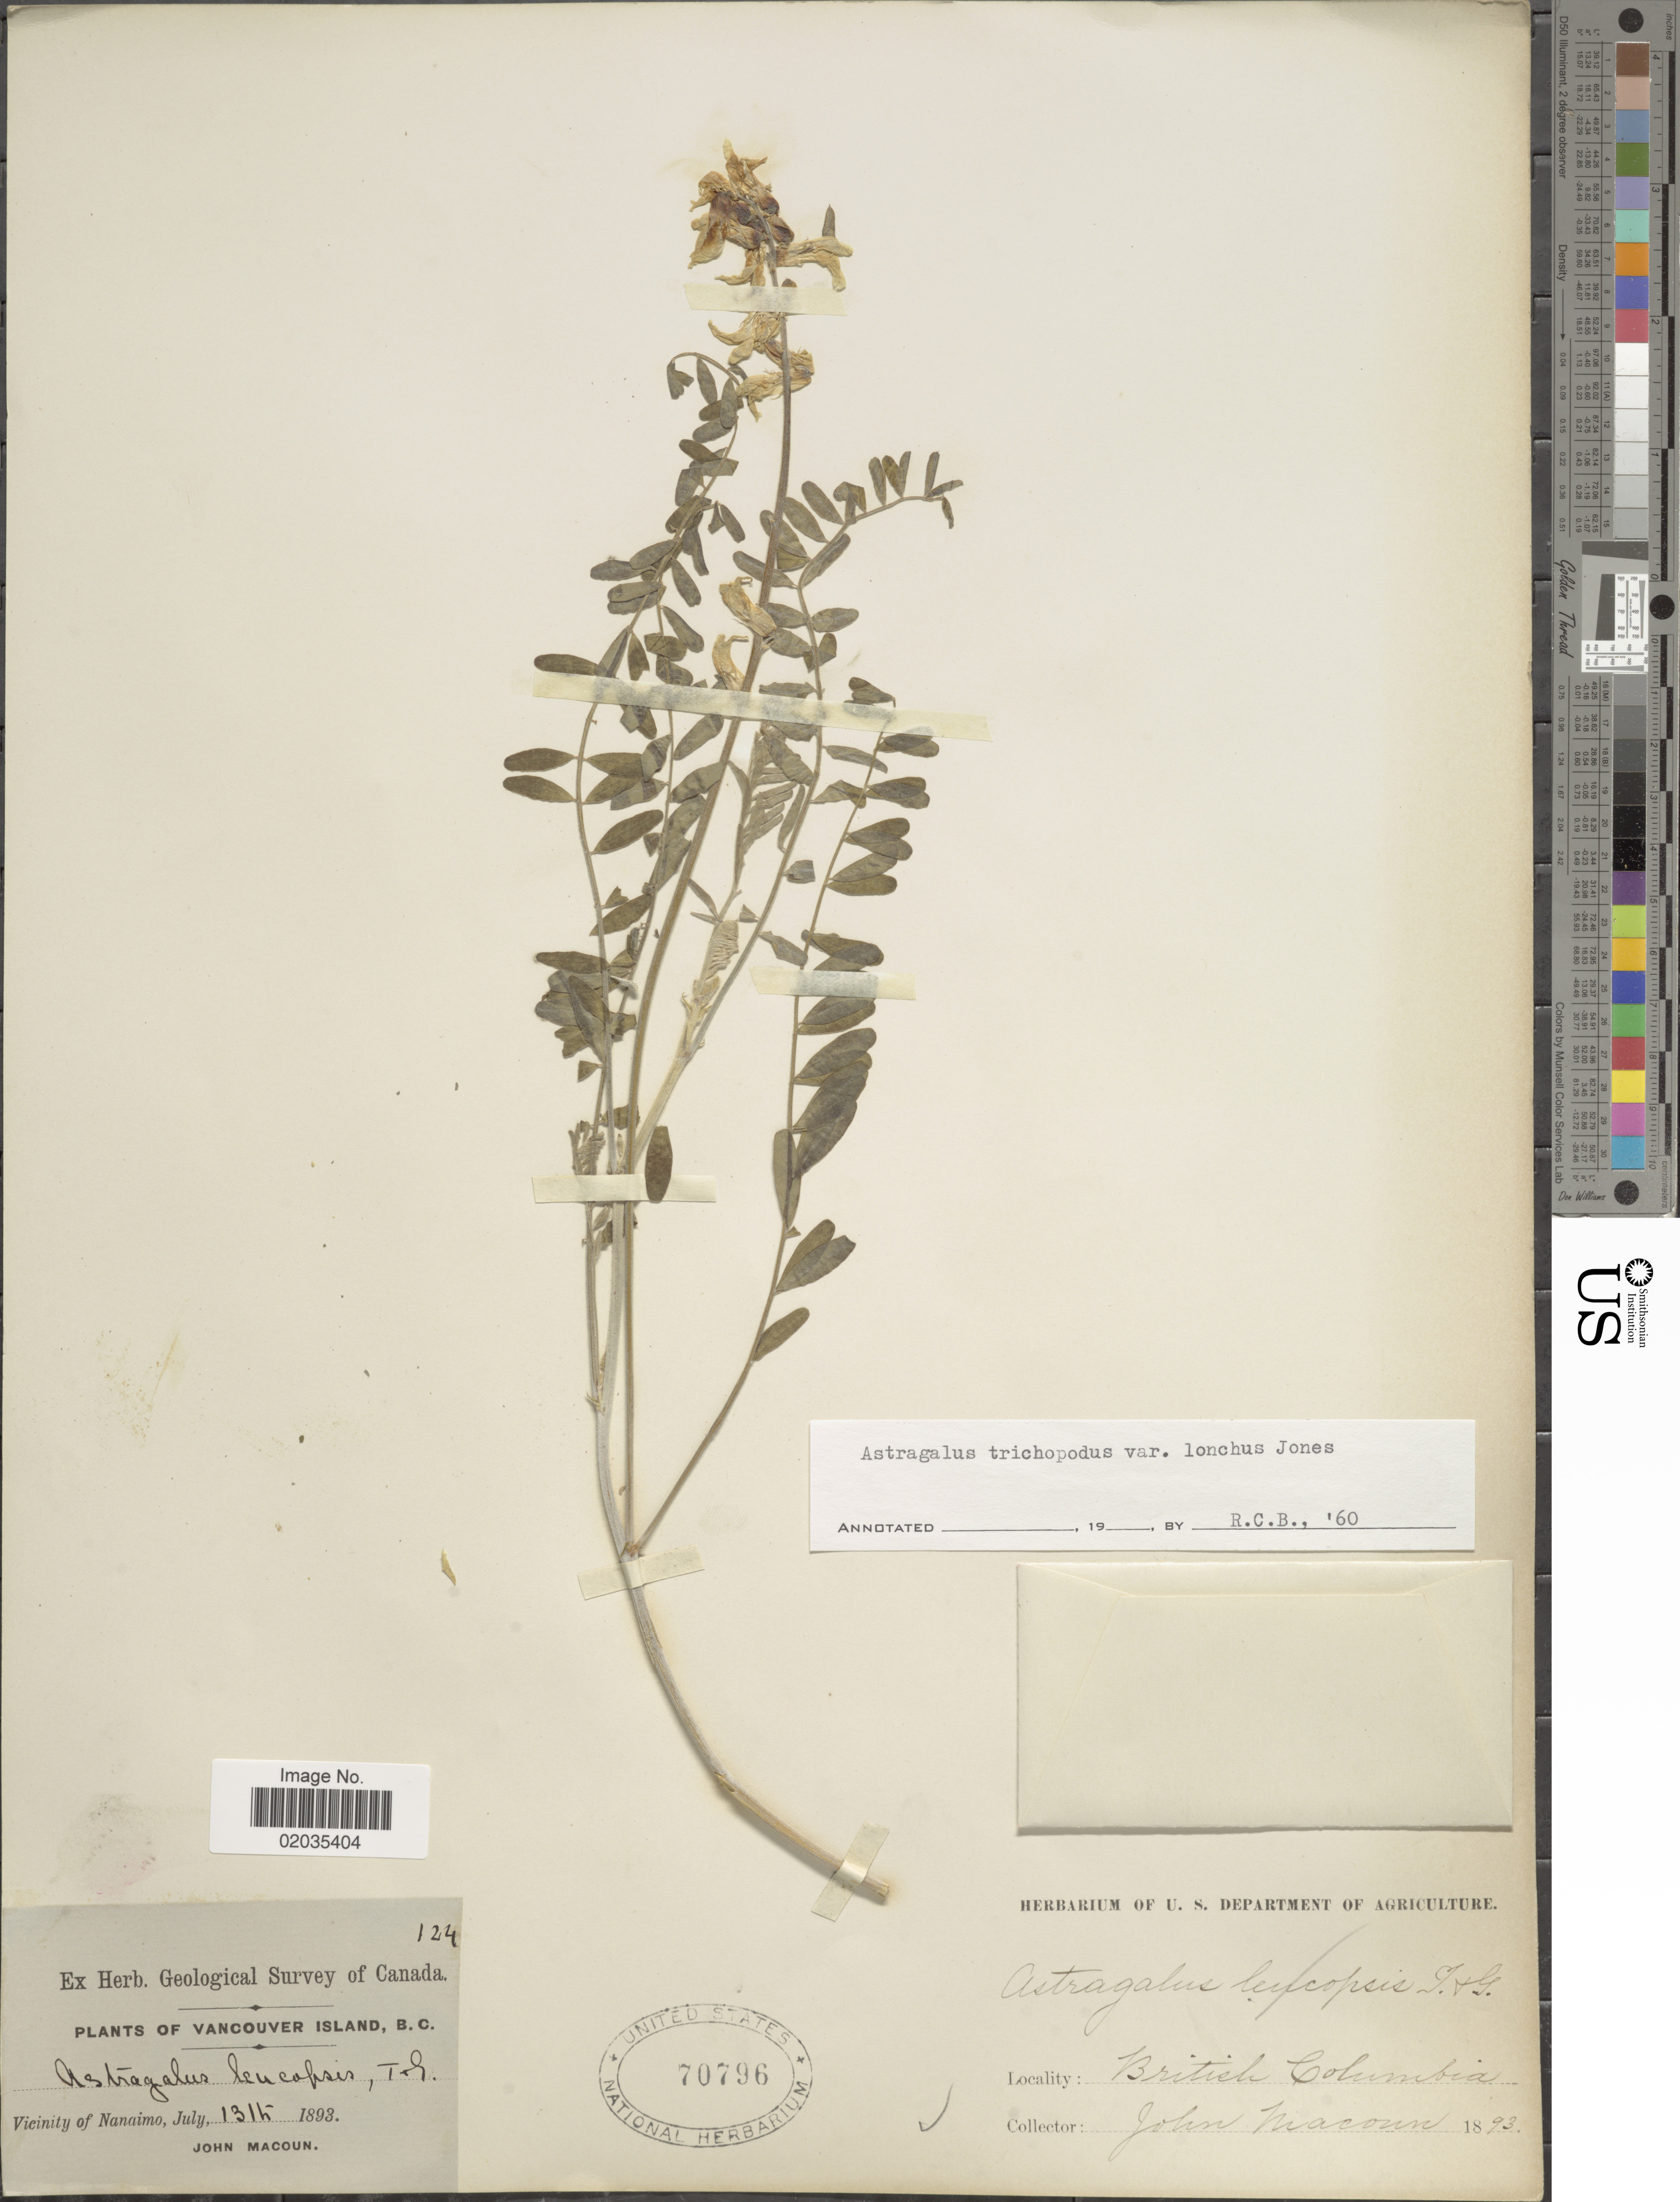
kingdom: Plantae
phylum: Tracheophyta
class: Magnoliopsida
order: Fabales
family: Fabaceae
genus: Astragalus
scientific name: Astragalus trichopodus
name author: (Nutt.) A. Gray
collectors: J. Macoun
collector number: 124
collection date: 1893-07-13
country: Canada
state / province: British Columbia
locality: Vancouver Island. Vicinity of Nanaimo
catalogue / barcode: US 70796